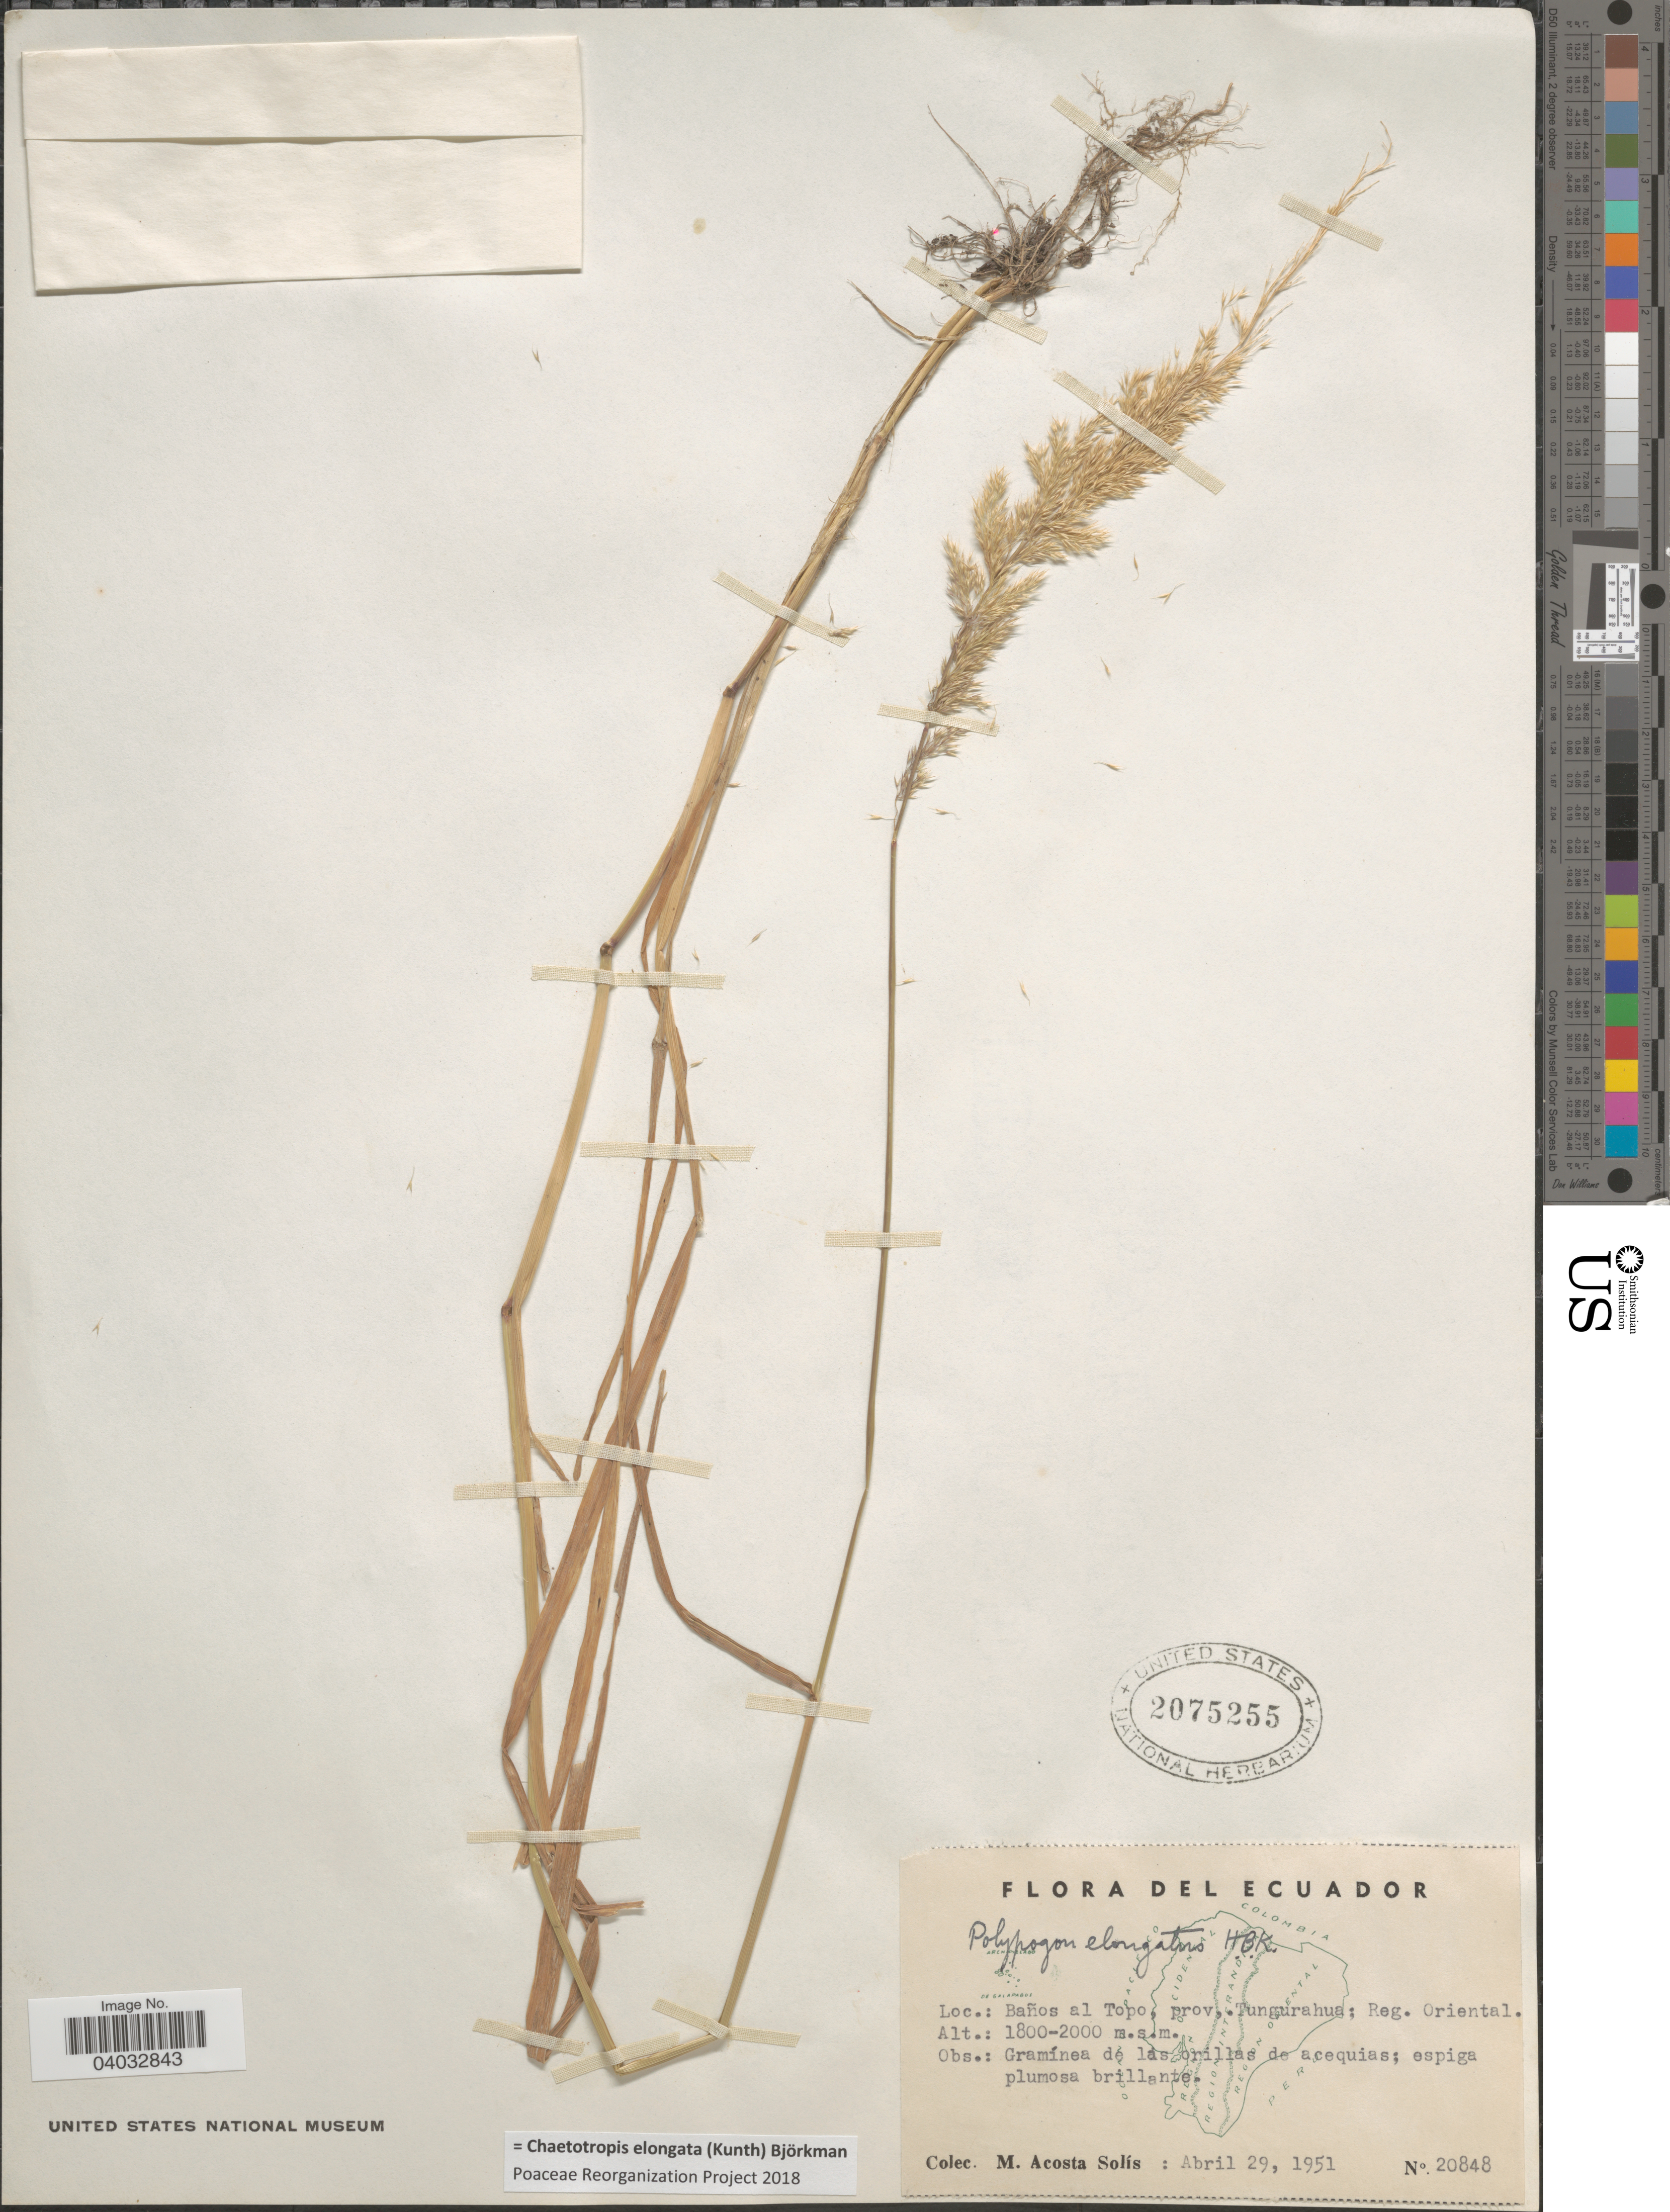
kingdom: Plantae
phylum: Tracheophyta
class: Liliopsida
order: Poales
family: Poaceae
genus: Chaetotropis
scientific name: Chaetotropis elongata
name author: (Kunth) Björkman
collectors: M. Acosta Solis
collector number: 20848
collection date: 1951-04-29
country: Ecuador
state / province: Tungurahua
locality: Baños al Topo; Reg. Oriental.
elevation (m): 1800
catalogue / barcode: US 2075255